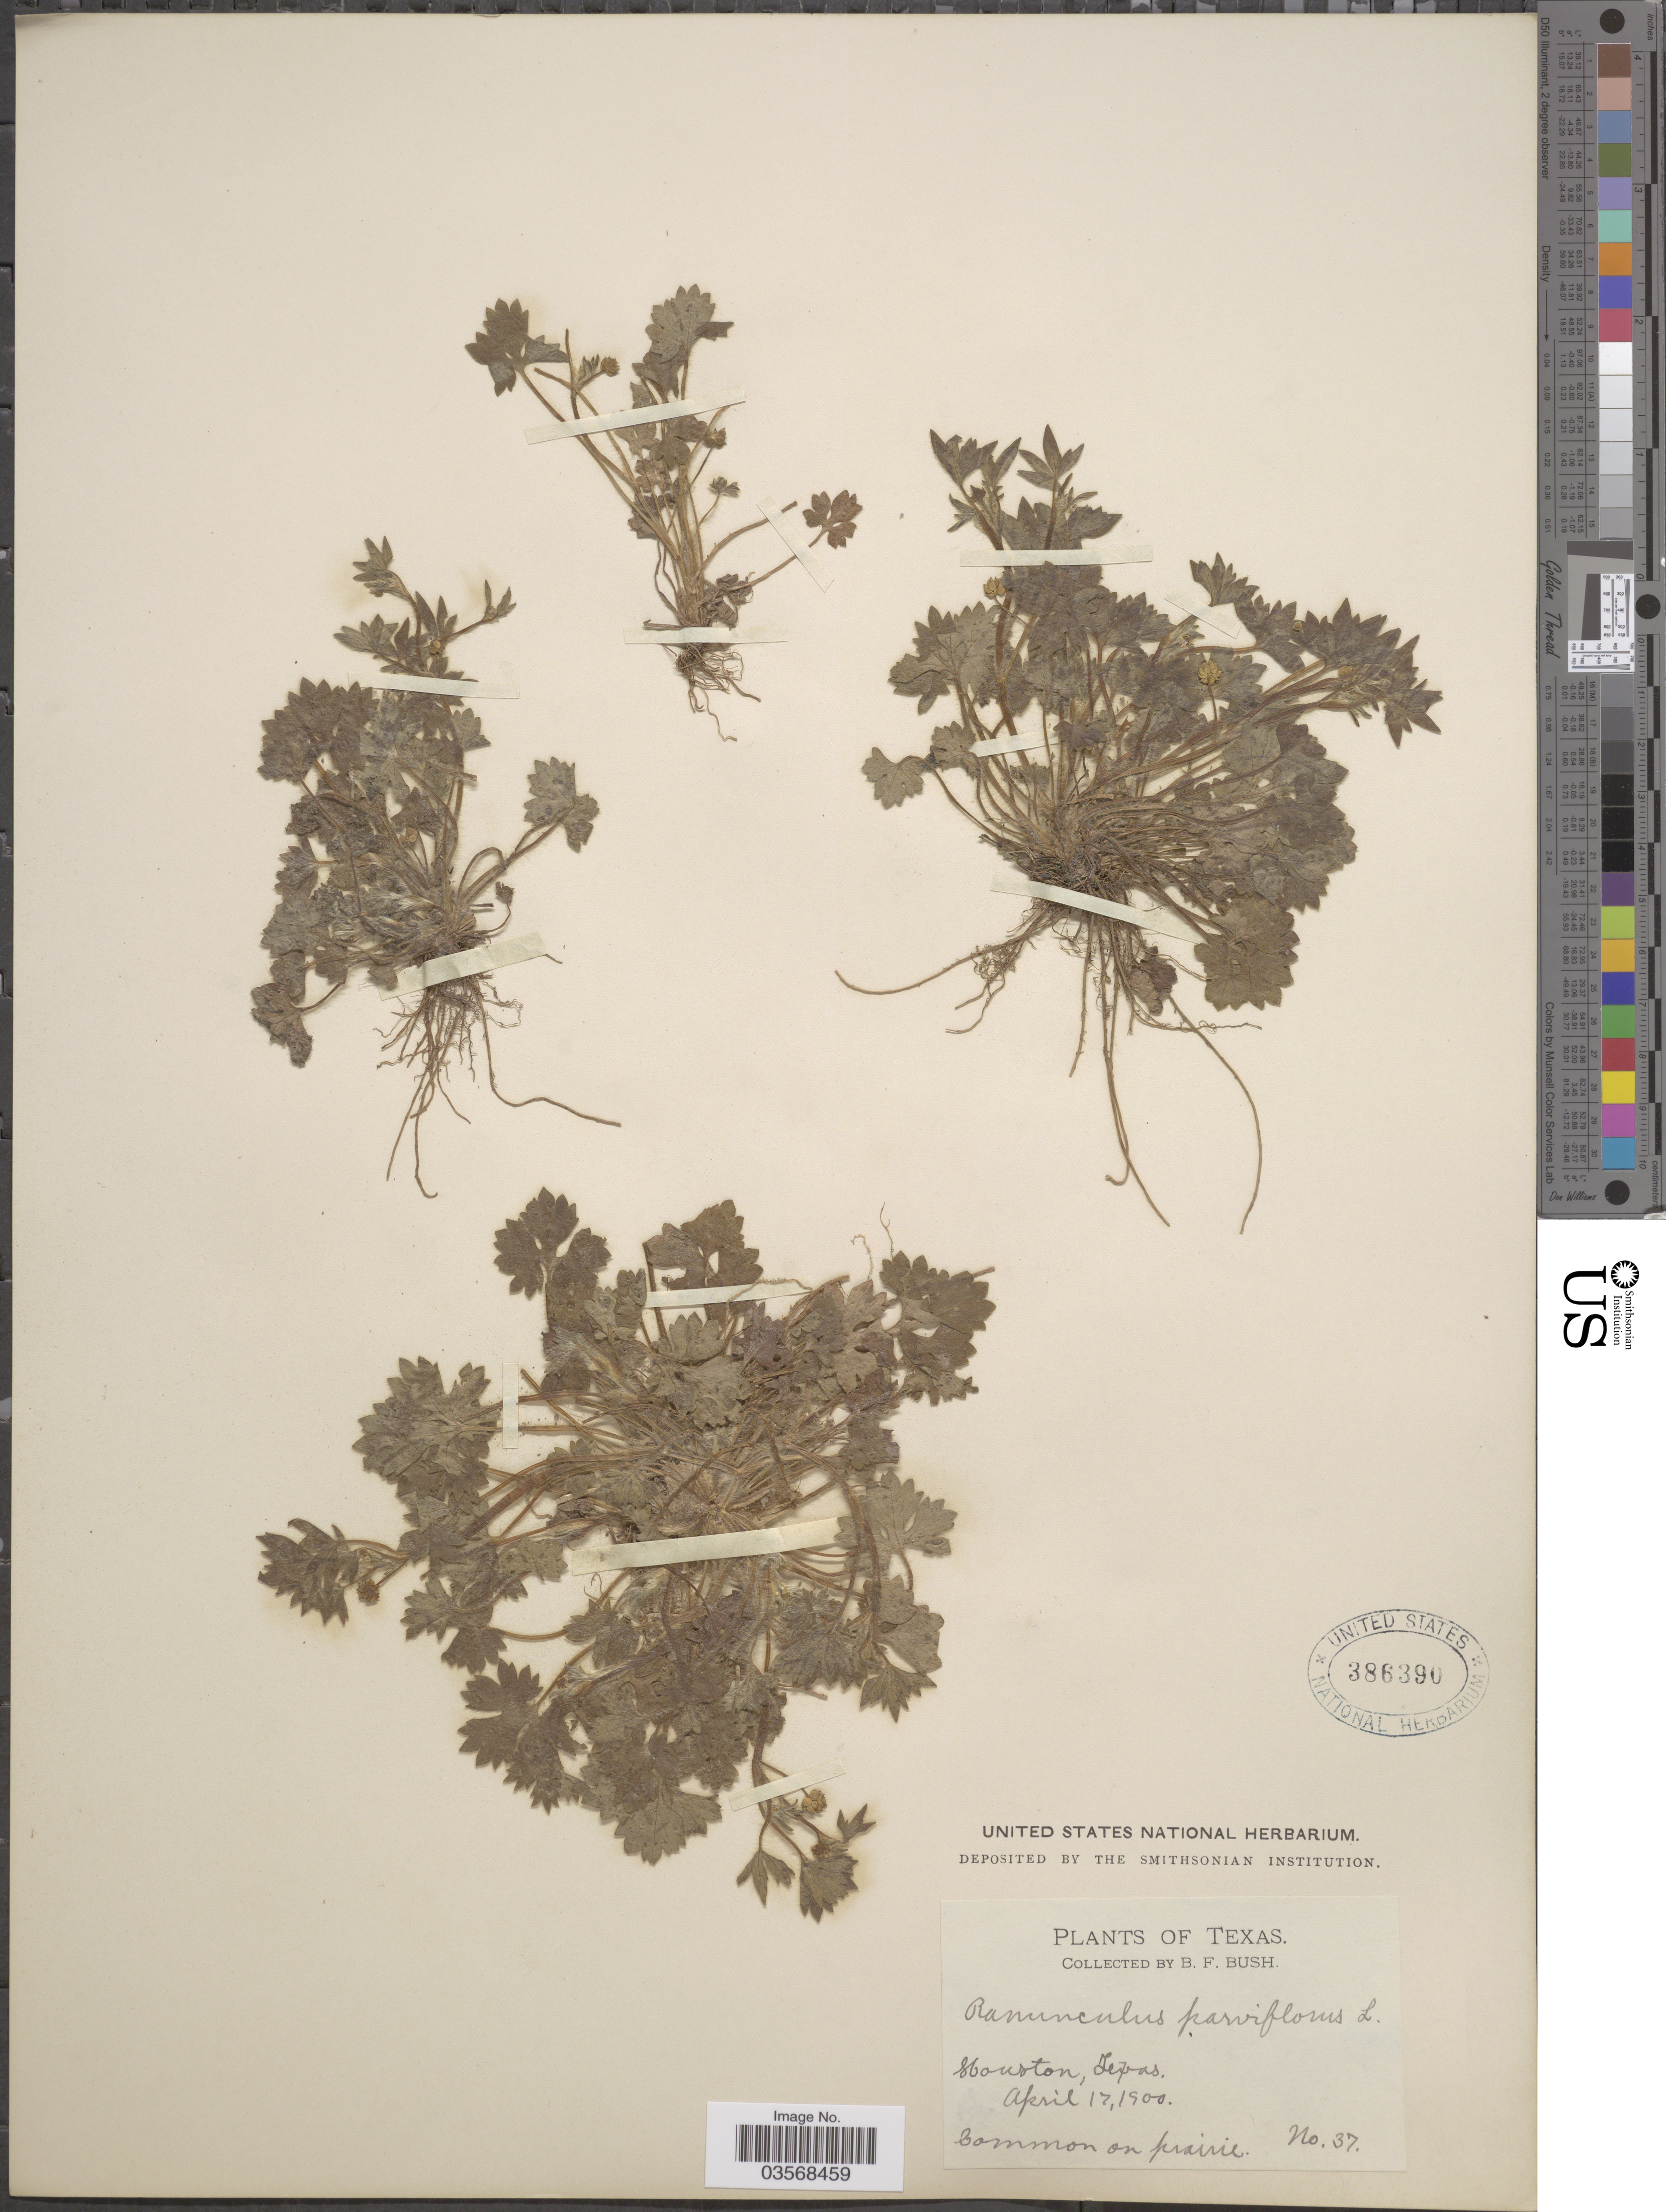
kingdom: Plantae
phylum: Tracheophyta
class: Magnoliopsida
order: Ranunculales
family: Ranunculaceae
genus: Ranunculus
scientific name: Ranunculus parviflorus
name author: L.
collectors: B. F. Bush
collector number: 37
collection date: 1900-04-17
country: United States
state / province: Texas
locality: Houston.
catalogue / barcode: US 386390